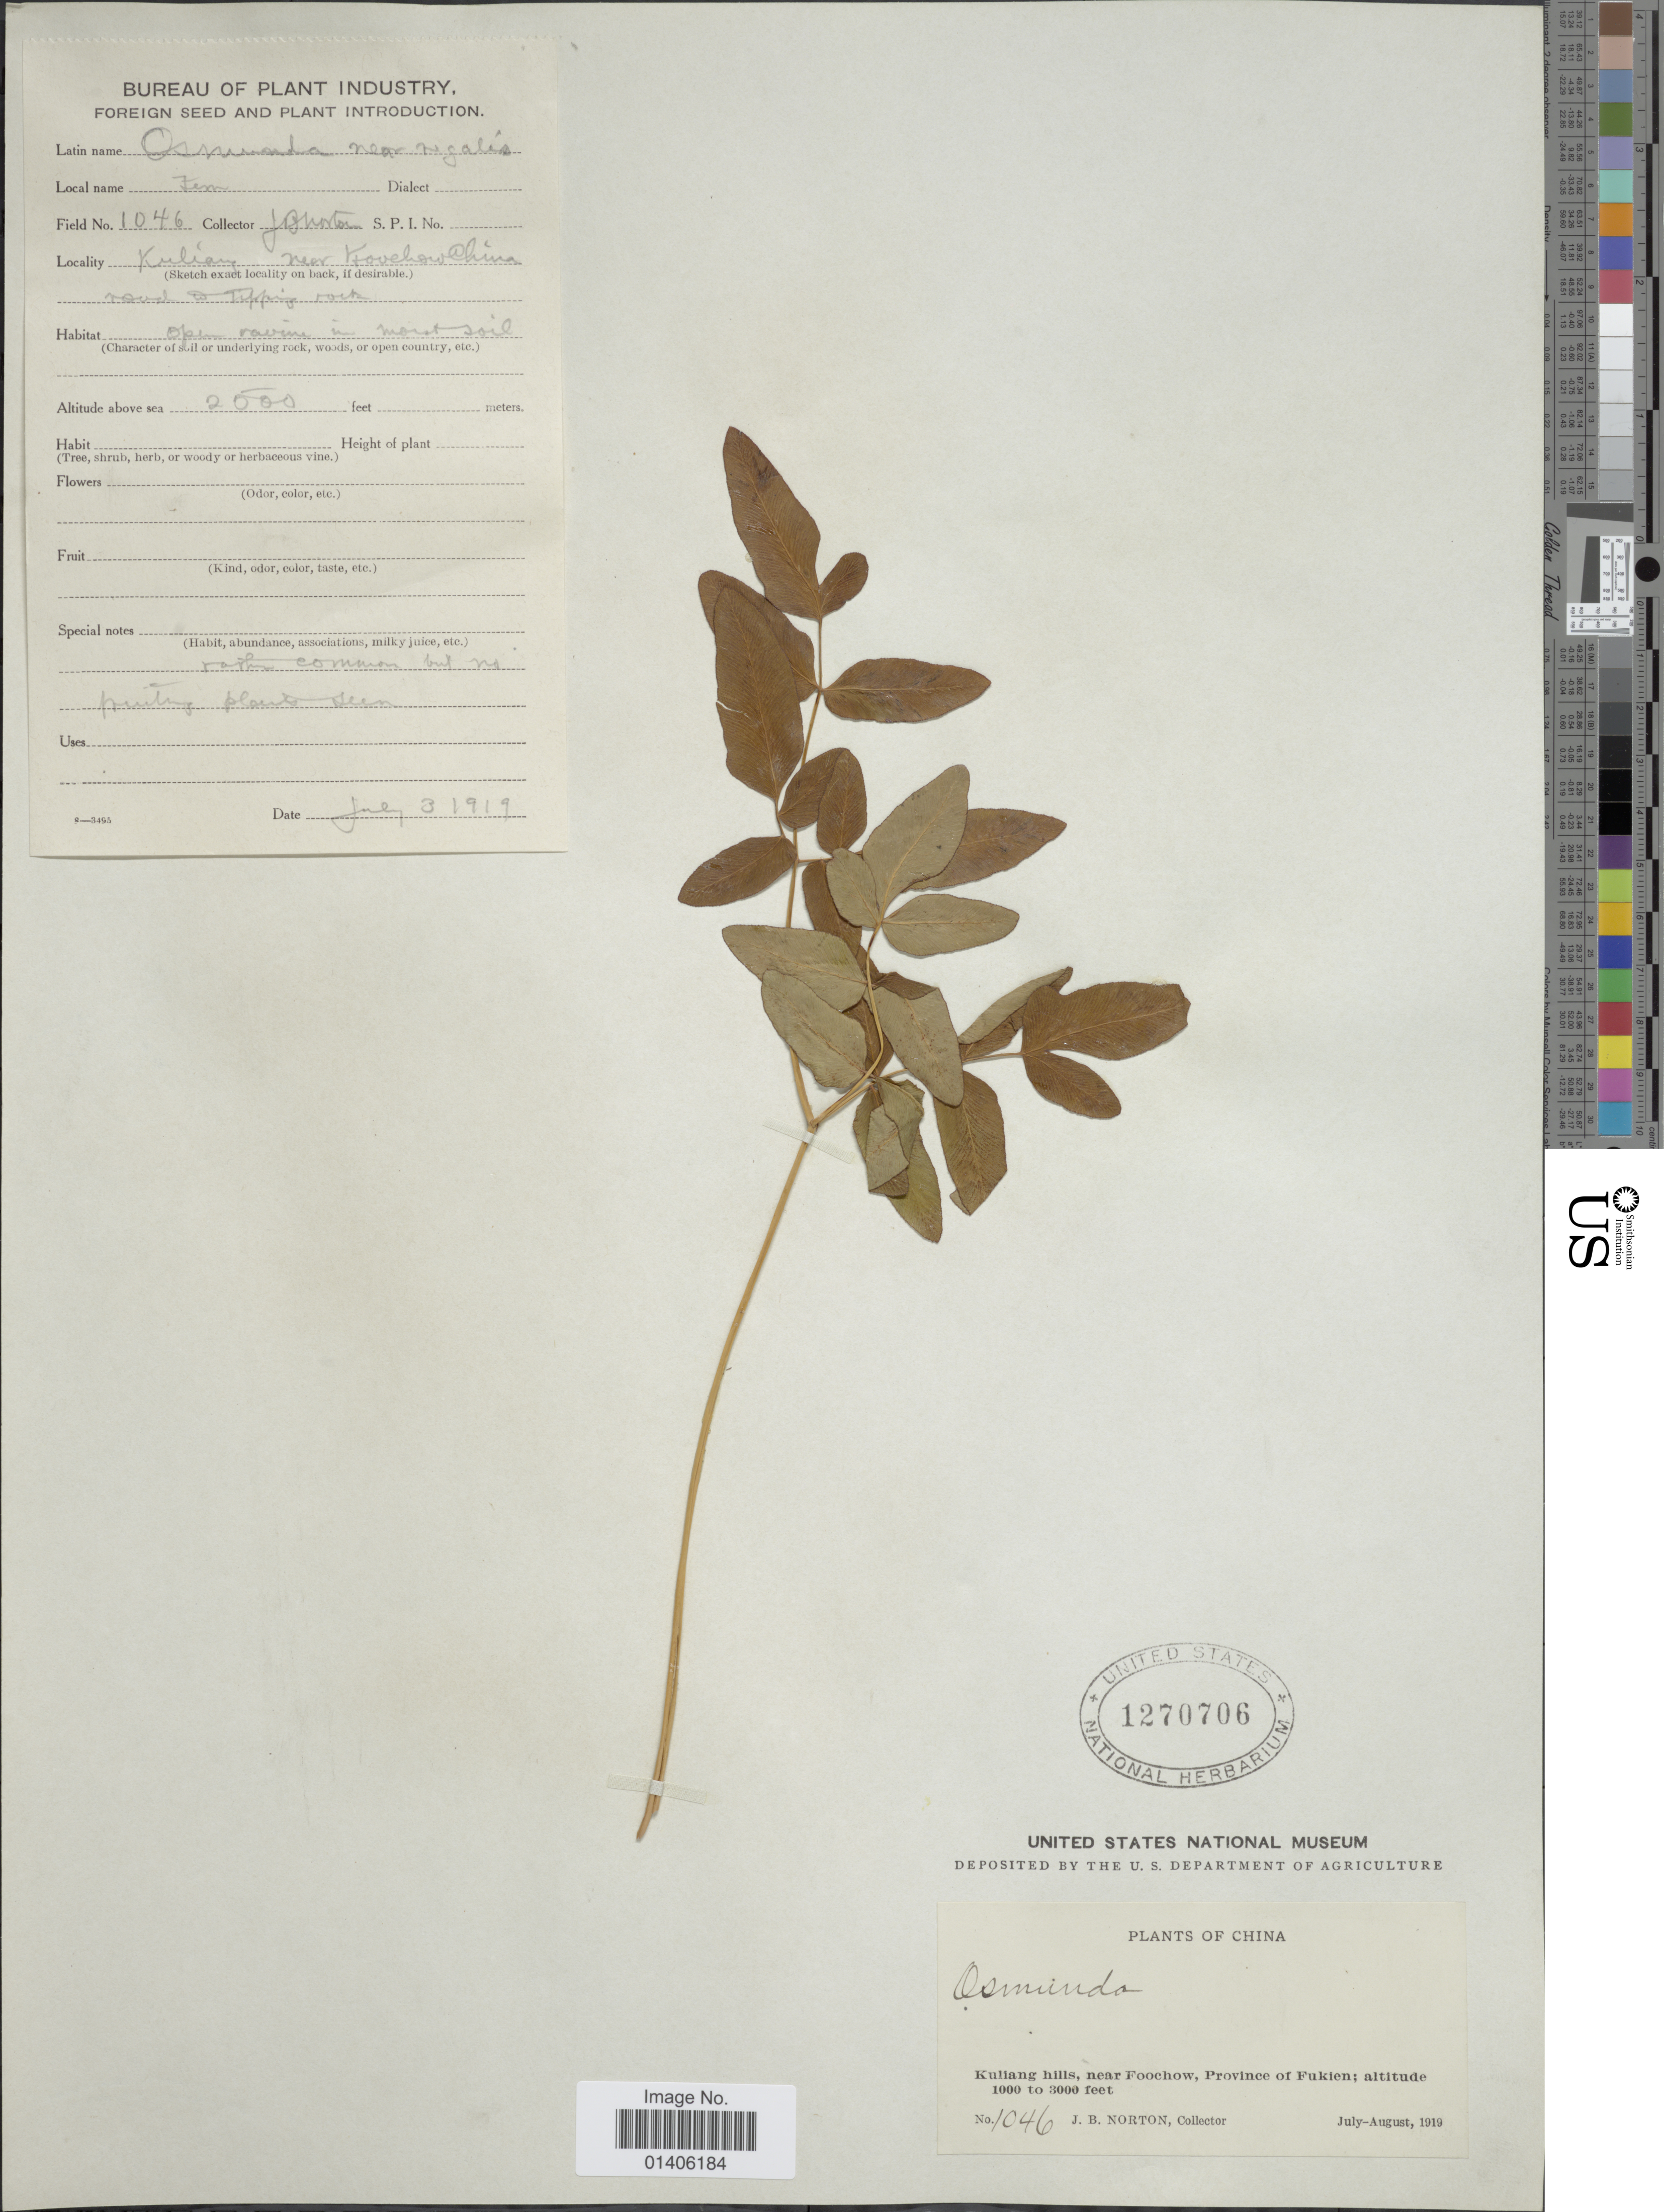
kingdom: Plantae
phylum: Tracheophyta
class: Polypodiopsida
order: Osmundales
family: Osmundaceae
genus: Osmunda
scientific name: Osmunda lancea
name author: Thunb.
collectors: J. B. Norton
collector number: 1046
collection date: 1919-07/1919-08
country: China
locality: Kuliang hills, near Foochow, Province of Fukien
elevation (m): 305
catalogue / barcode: US 1270706